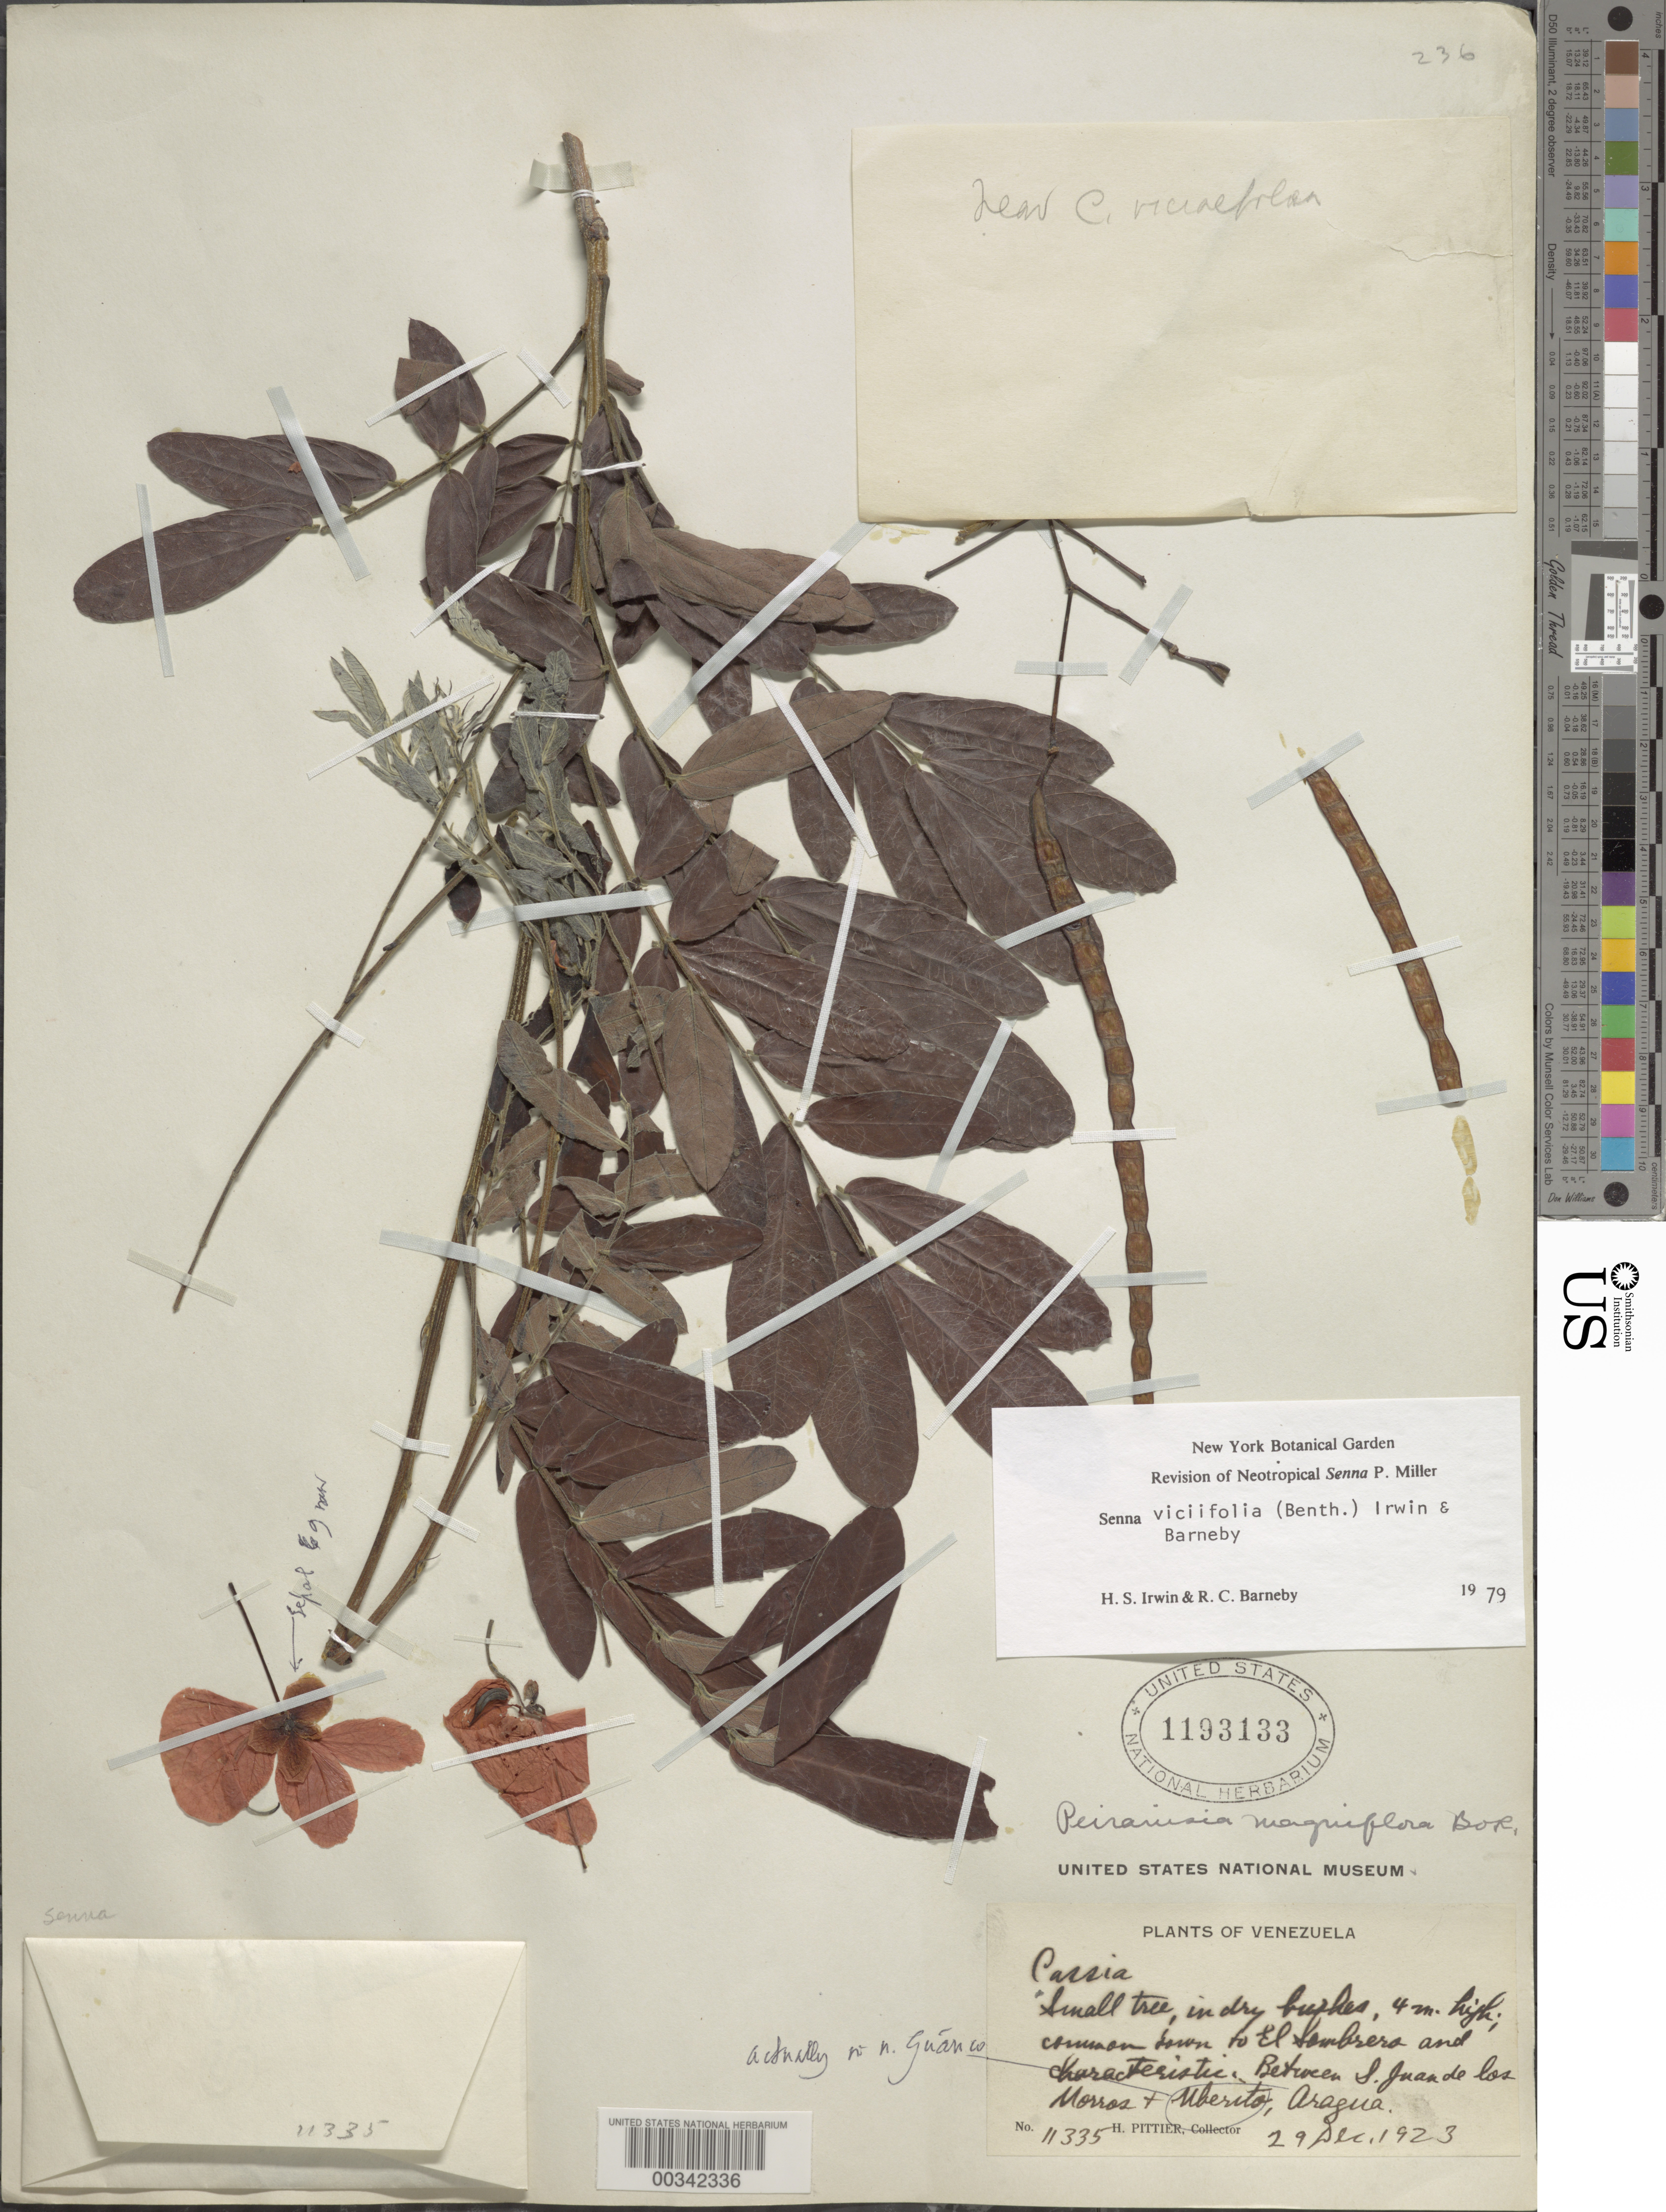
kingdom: Plantae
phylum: Tracheophyta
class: Magnoliopsida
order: Fabales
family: Fabaceae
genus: Senna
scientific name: Senna viciifolia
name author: (Benth.) H.S. Irwin & Barneby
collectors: H. F. Pittier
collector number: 11335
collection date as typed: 29 Dec 1923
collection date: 1923-12-29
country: Venezuela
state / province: Aragua / Guárico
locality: Between San Juan de los Morros and Mberito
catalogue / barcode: US 1193133